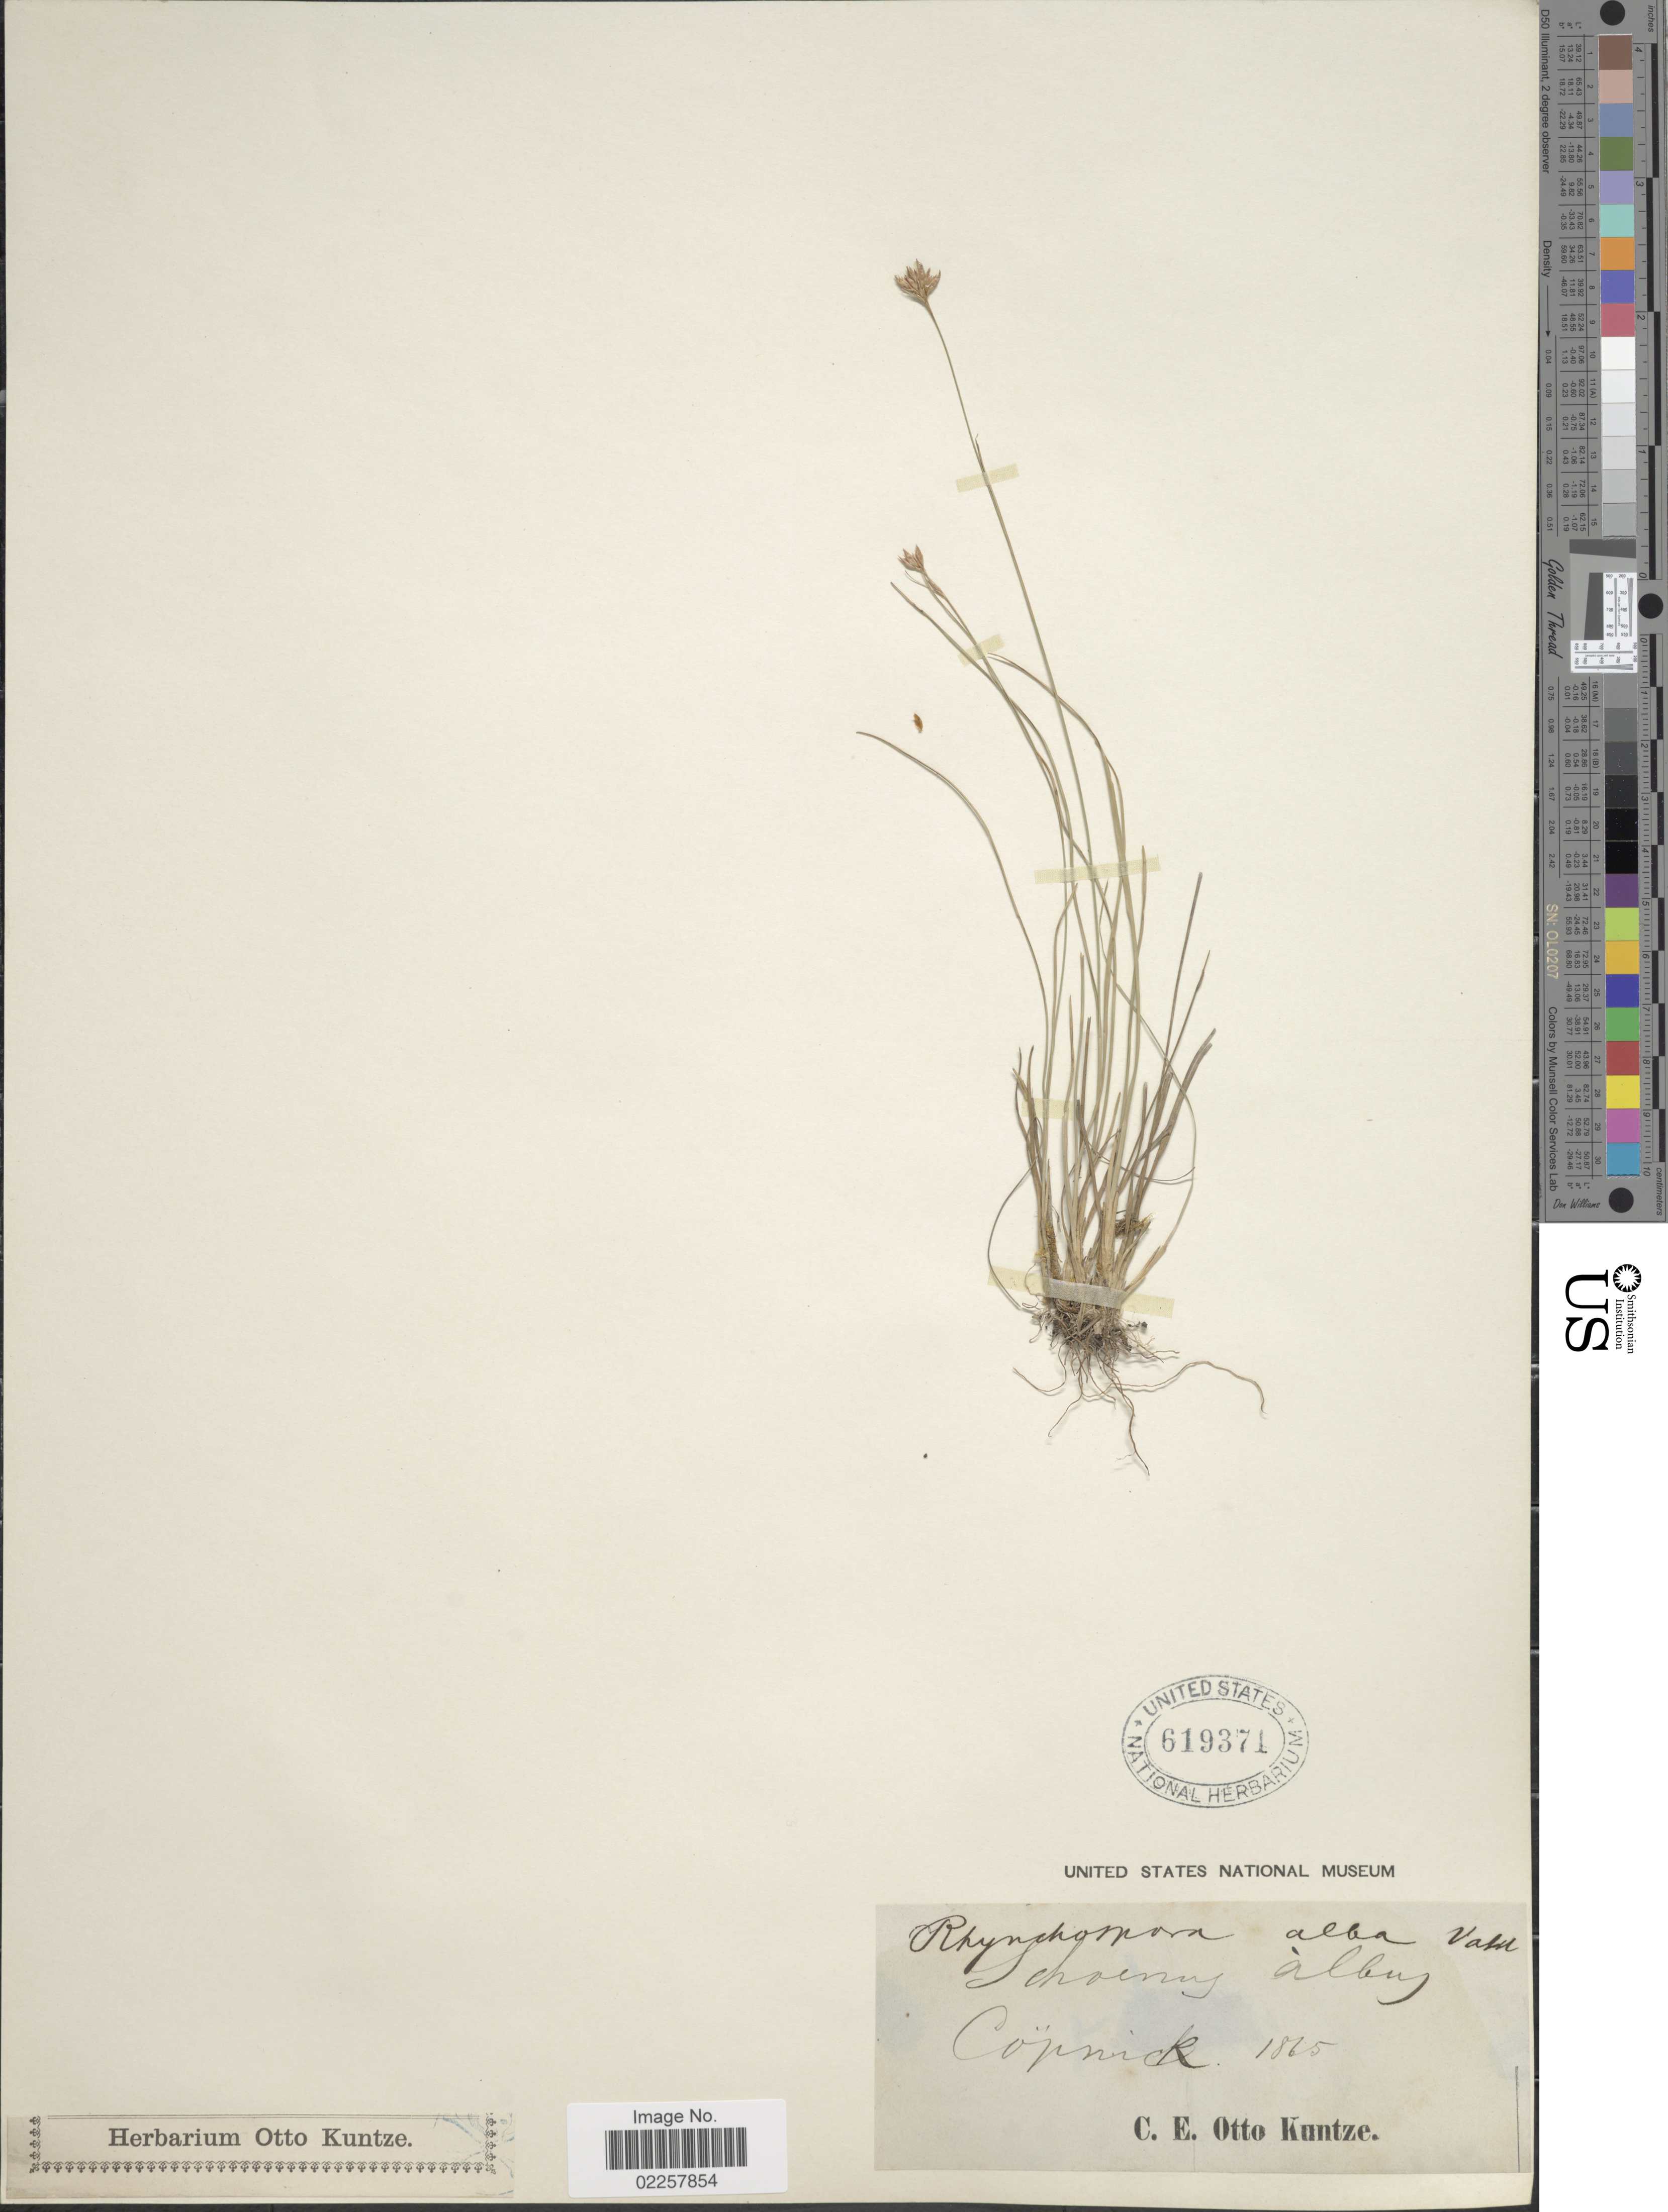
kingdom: Plantae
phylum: Tracheophyta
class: Liliopsida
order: Poales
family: Cyperaceae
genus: Rhynchospora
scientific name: Rhynchospora alba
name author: (L.) Vahl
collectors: C.E.O. Kuntze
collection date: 1865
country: Germany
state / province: Berlin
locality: Copnick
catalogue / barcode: US 619371